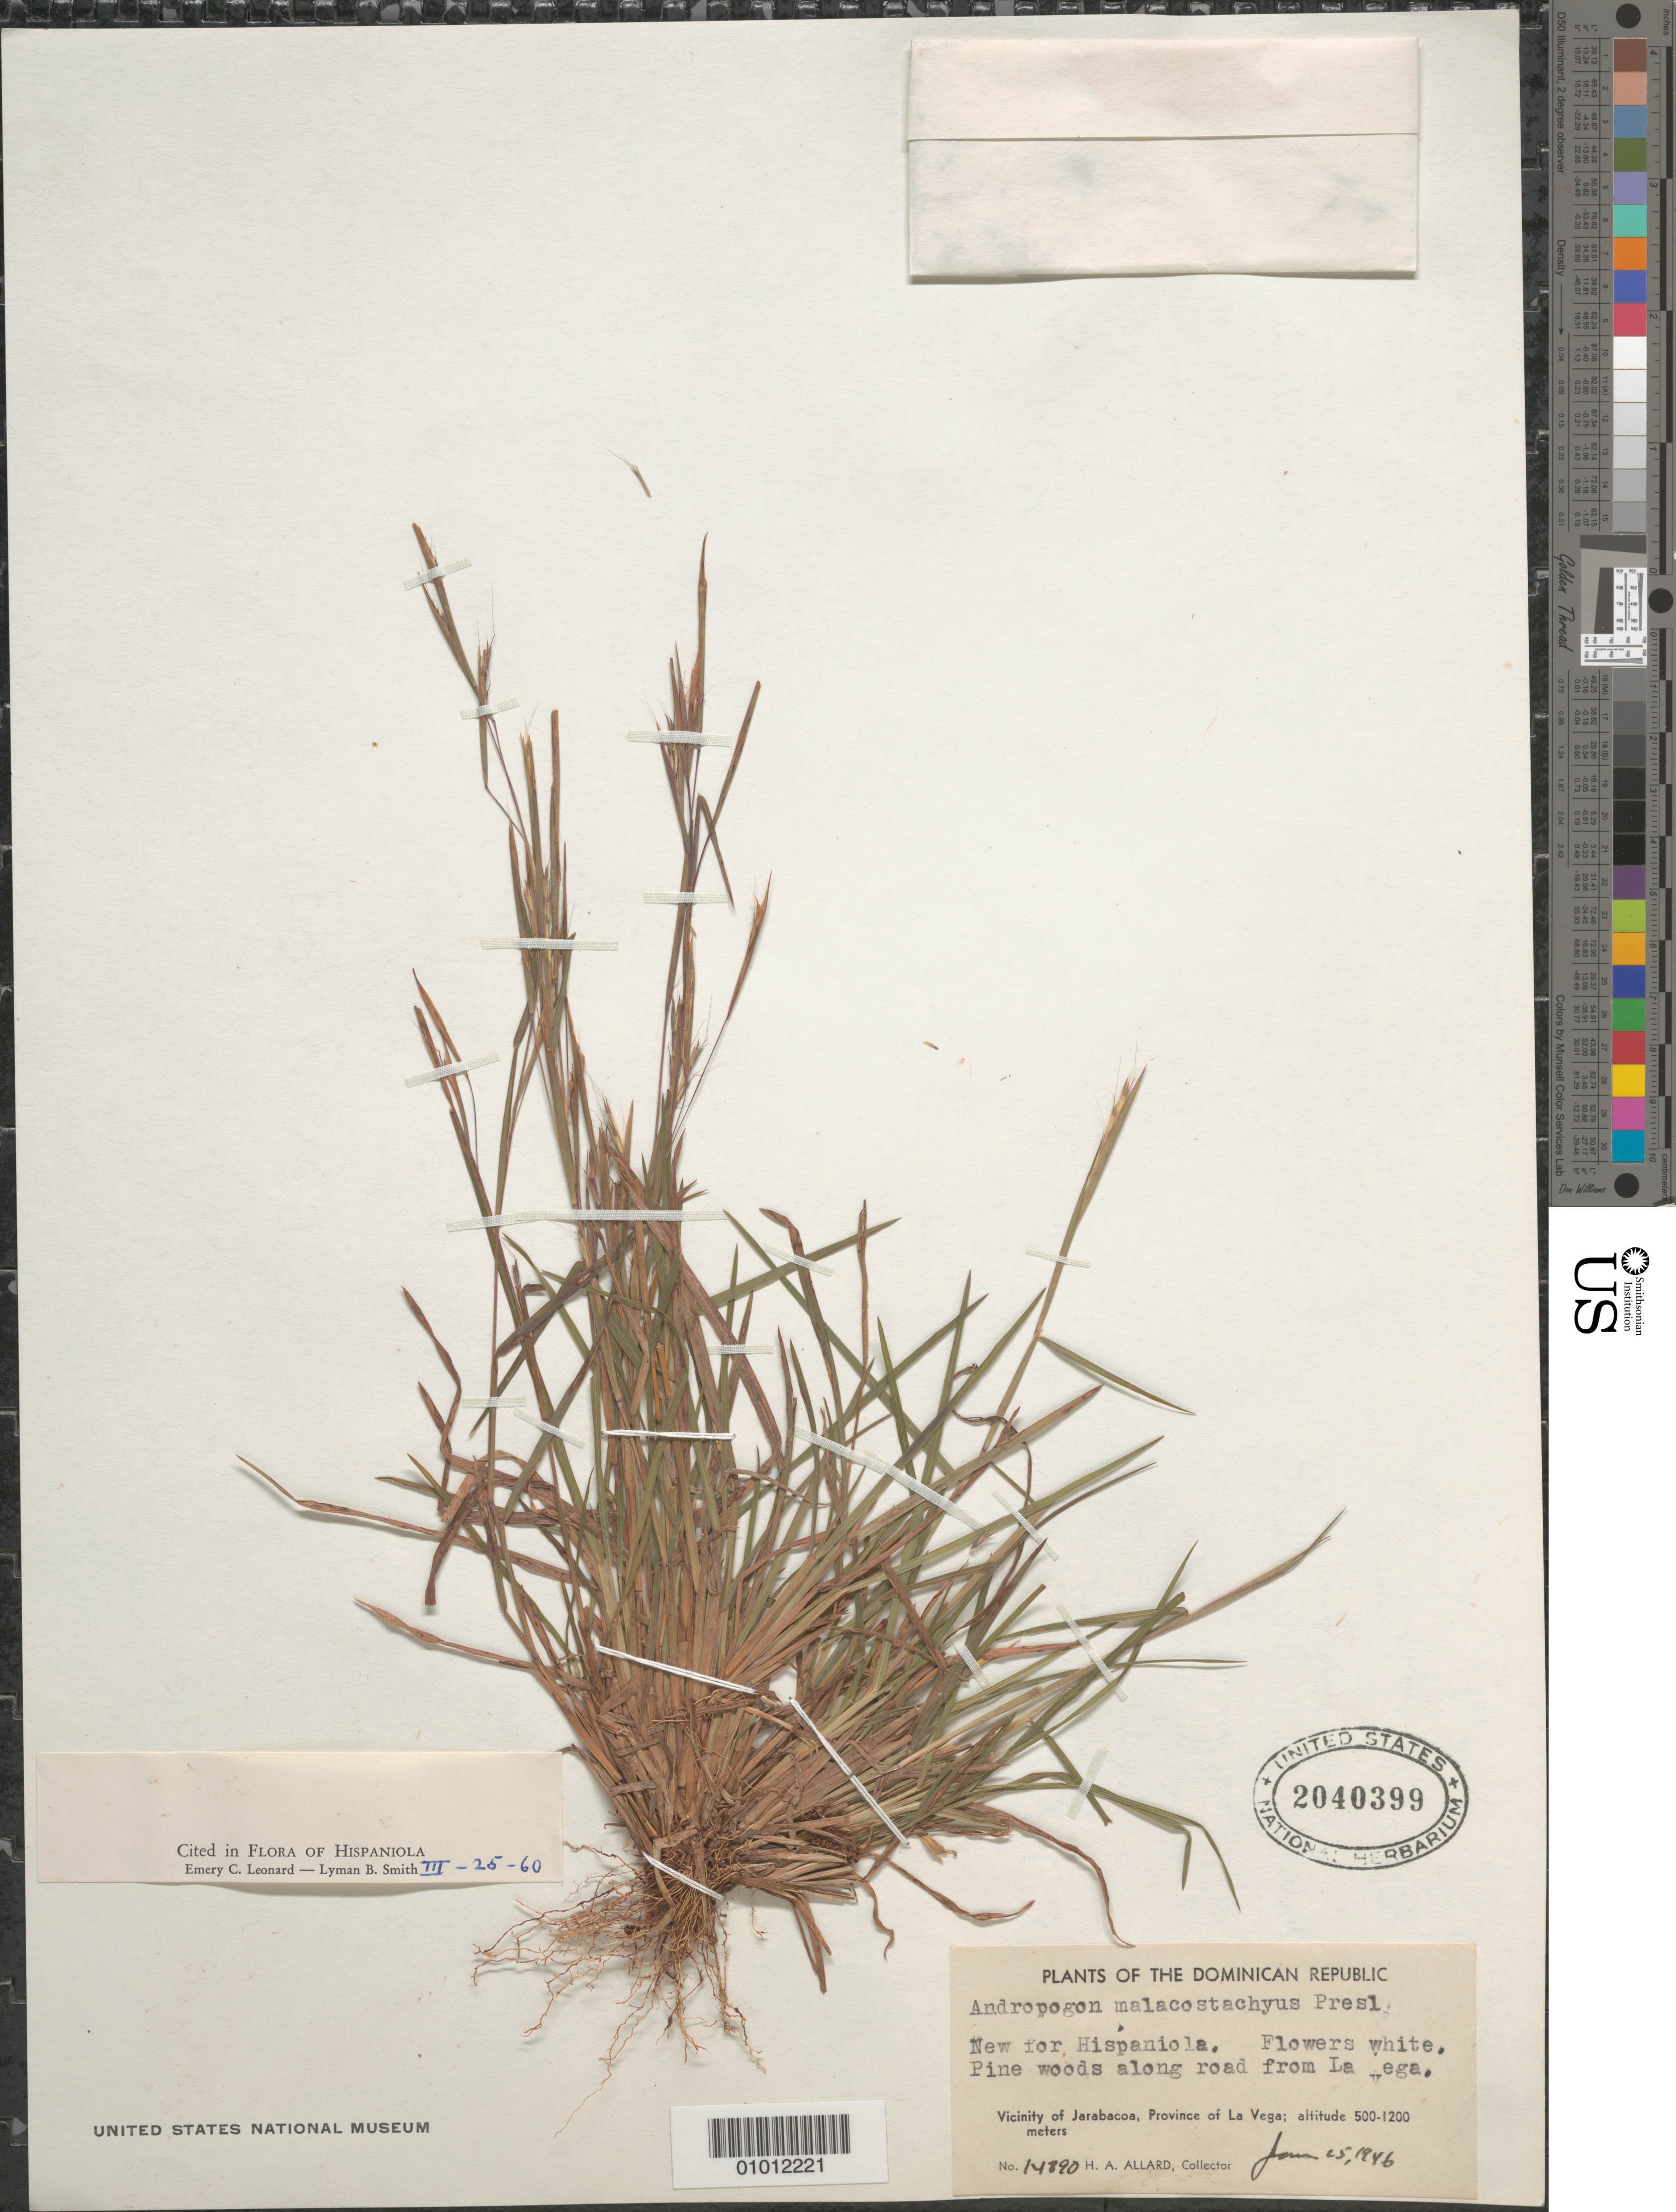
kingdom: Plantae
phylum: Tracheophyta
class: Liliopsida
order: Poales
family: Poaceae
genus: Schizachyrium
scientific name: Schizachyrium malacostachyum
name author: (J. Presl) Nash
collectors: H. A. Allard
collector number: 14890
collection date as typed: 25 Jan 1946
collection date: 1946-01-25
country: Dominican Republic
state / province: La Vega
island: Hispaniola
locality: Vic. of Jarabacoa, along road from La Vega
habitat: pine woods along road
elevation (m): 500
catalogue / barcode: US 2040399